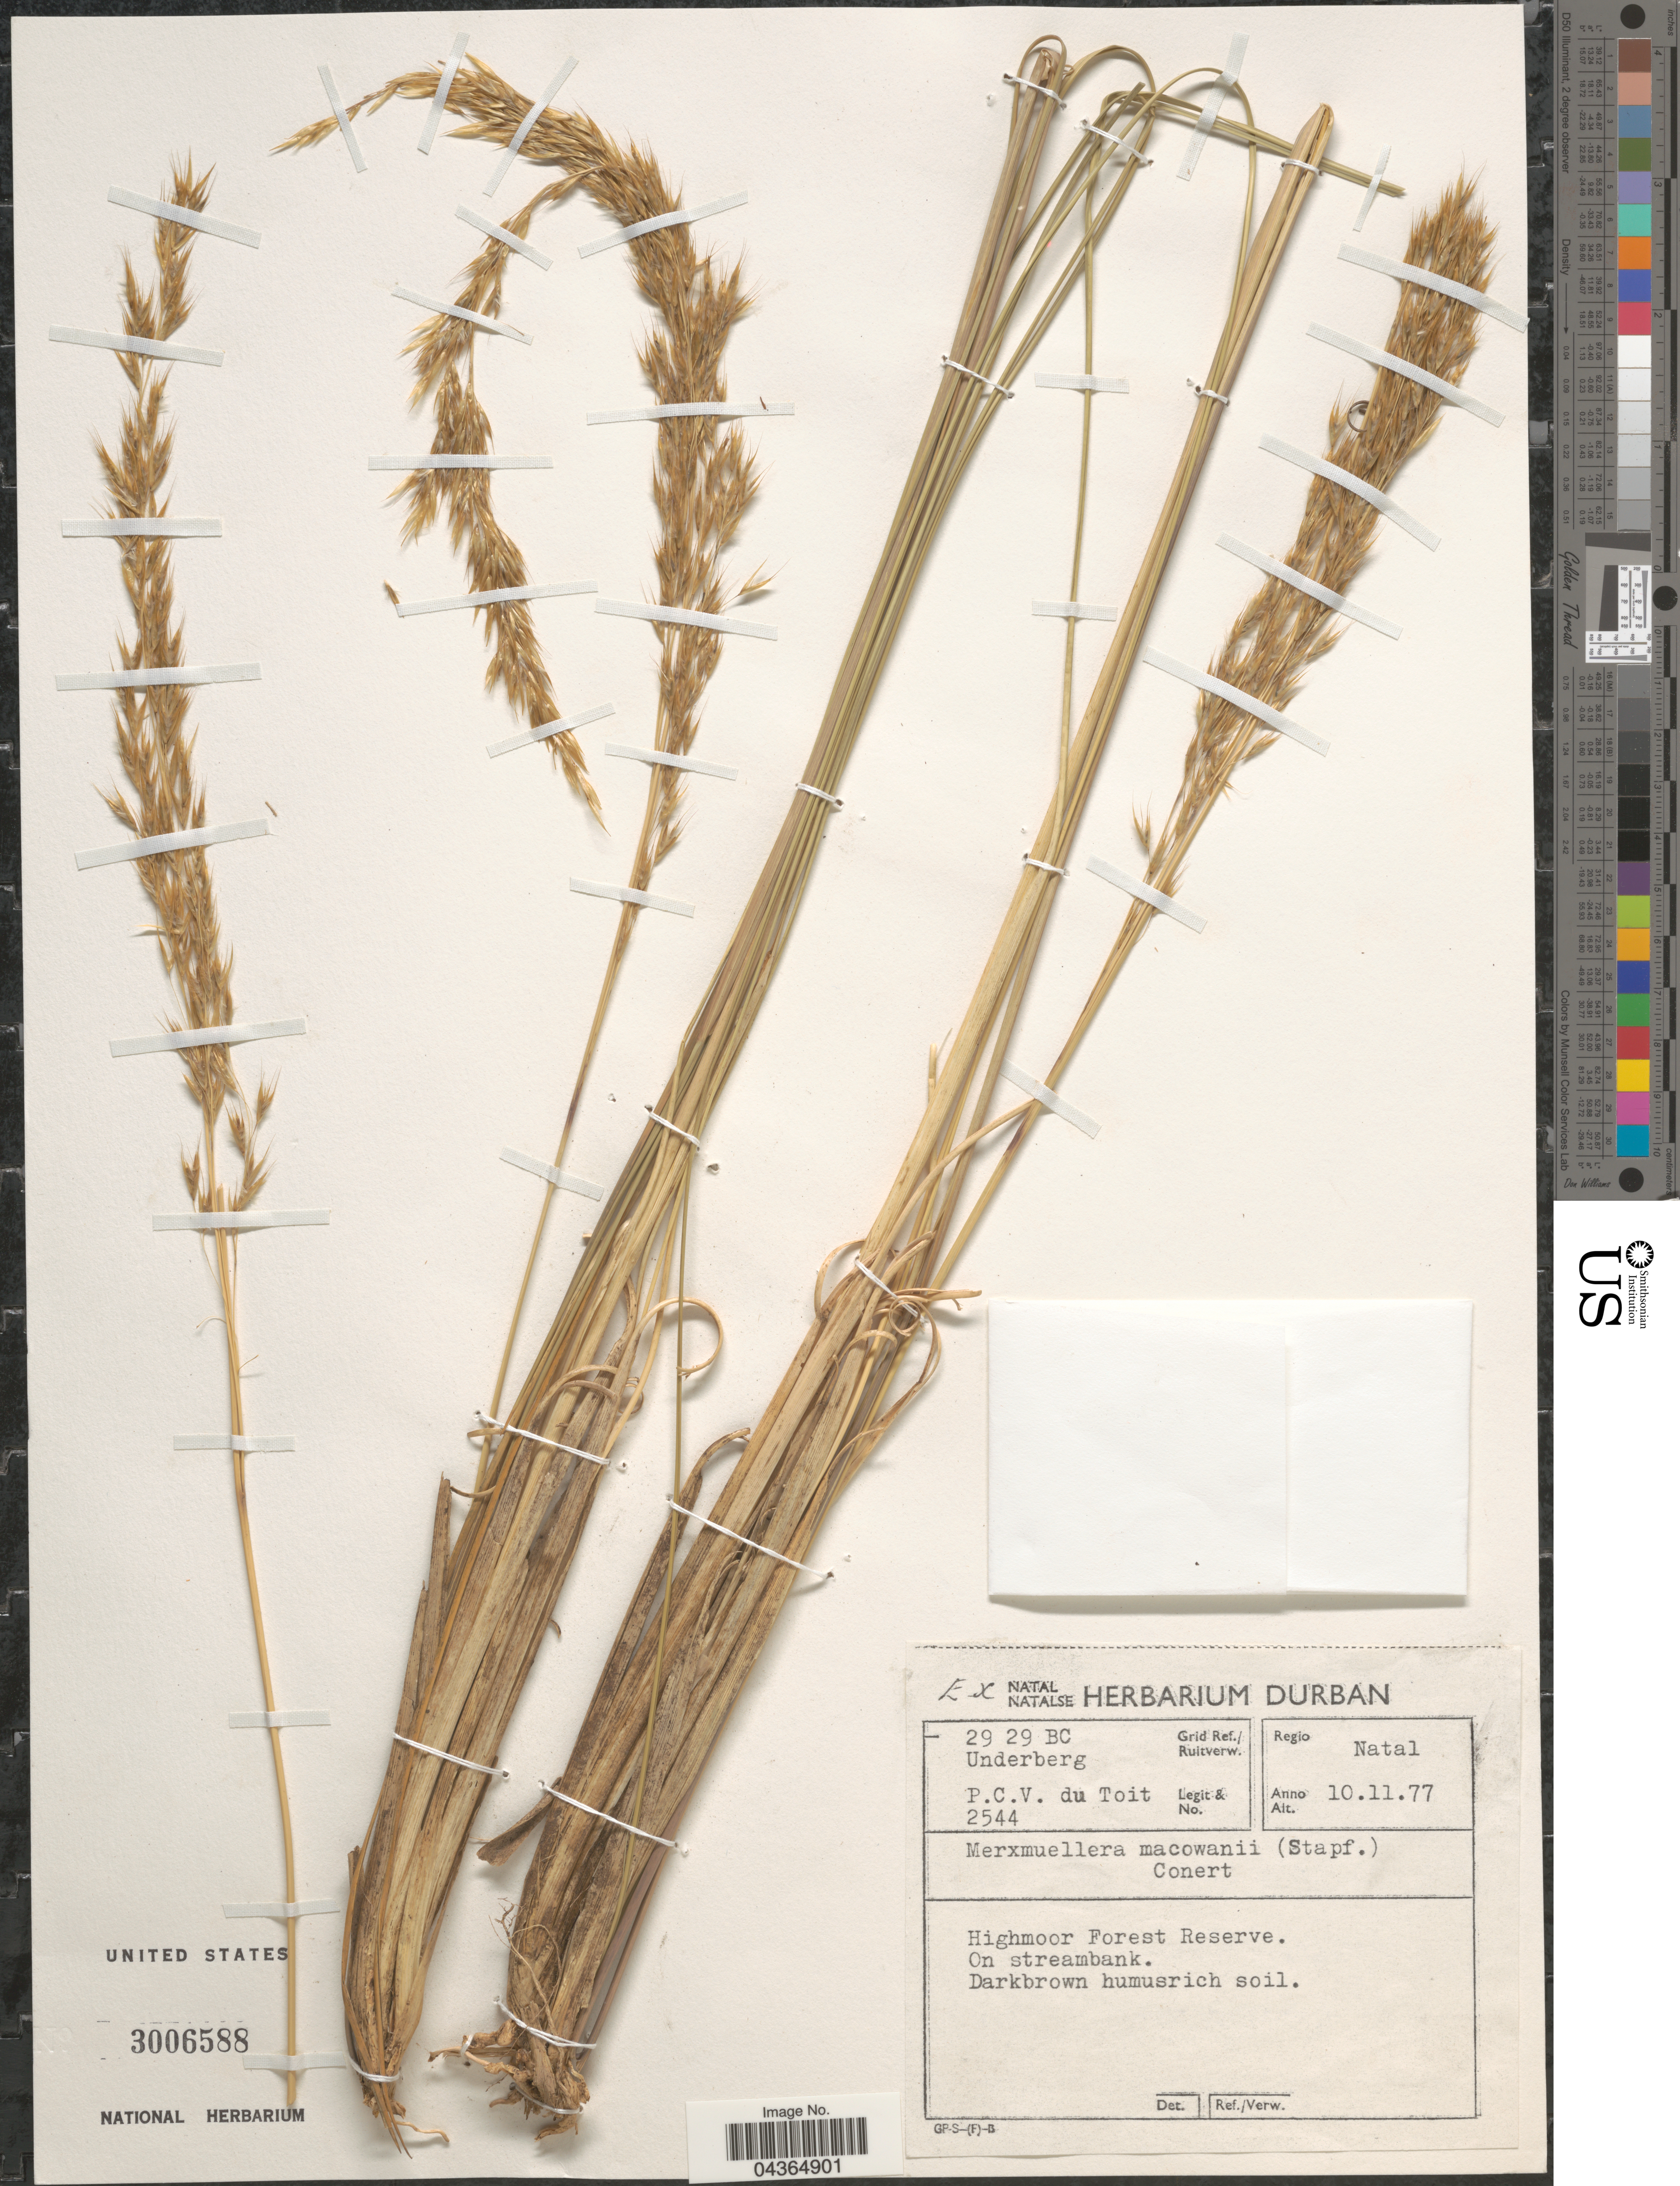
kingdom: Plantae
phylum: Tracheophyta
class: Liliopsida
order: Poales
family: Poaceae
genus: Merxmuellera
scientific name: Merxmuellera macowanii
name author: (Stapf) Conert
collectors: P. Du Toit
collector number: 2544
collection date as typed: Transcribed d/m/y: 10/11/77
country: South Africa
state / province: KwaZulu-Natal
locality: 29 29 BC Underberg Grid Ref./Ruitverw. Regio Natal. Highmoor Forest Reserve.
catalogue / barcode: US 3006588